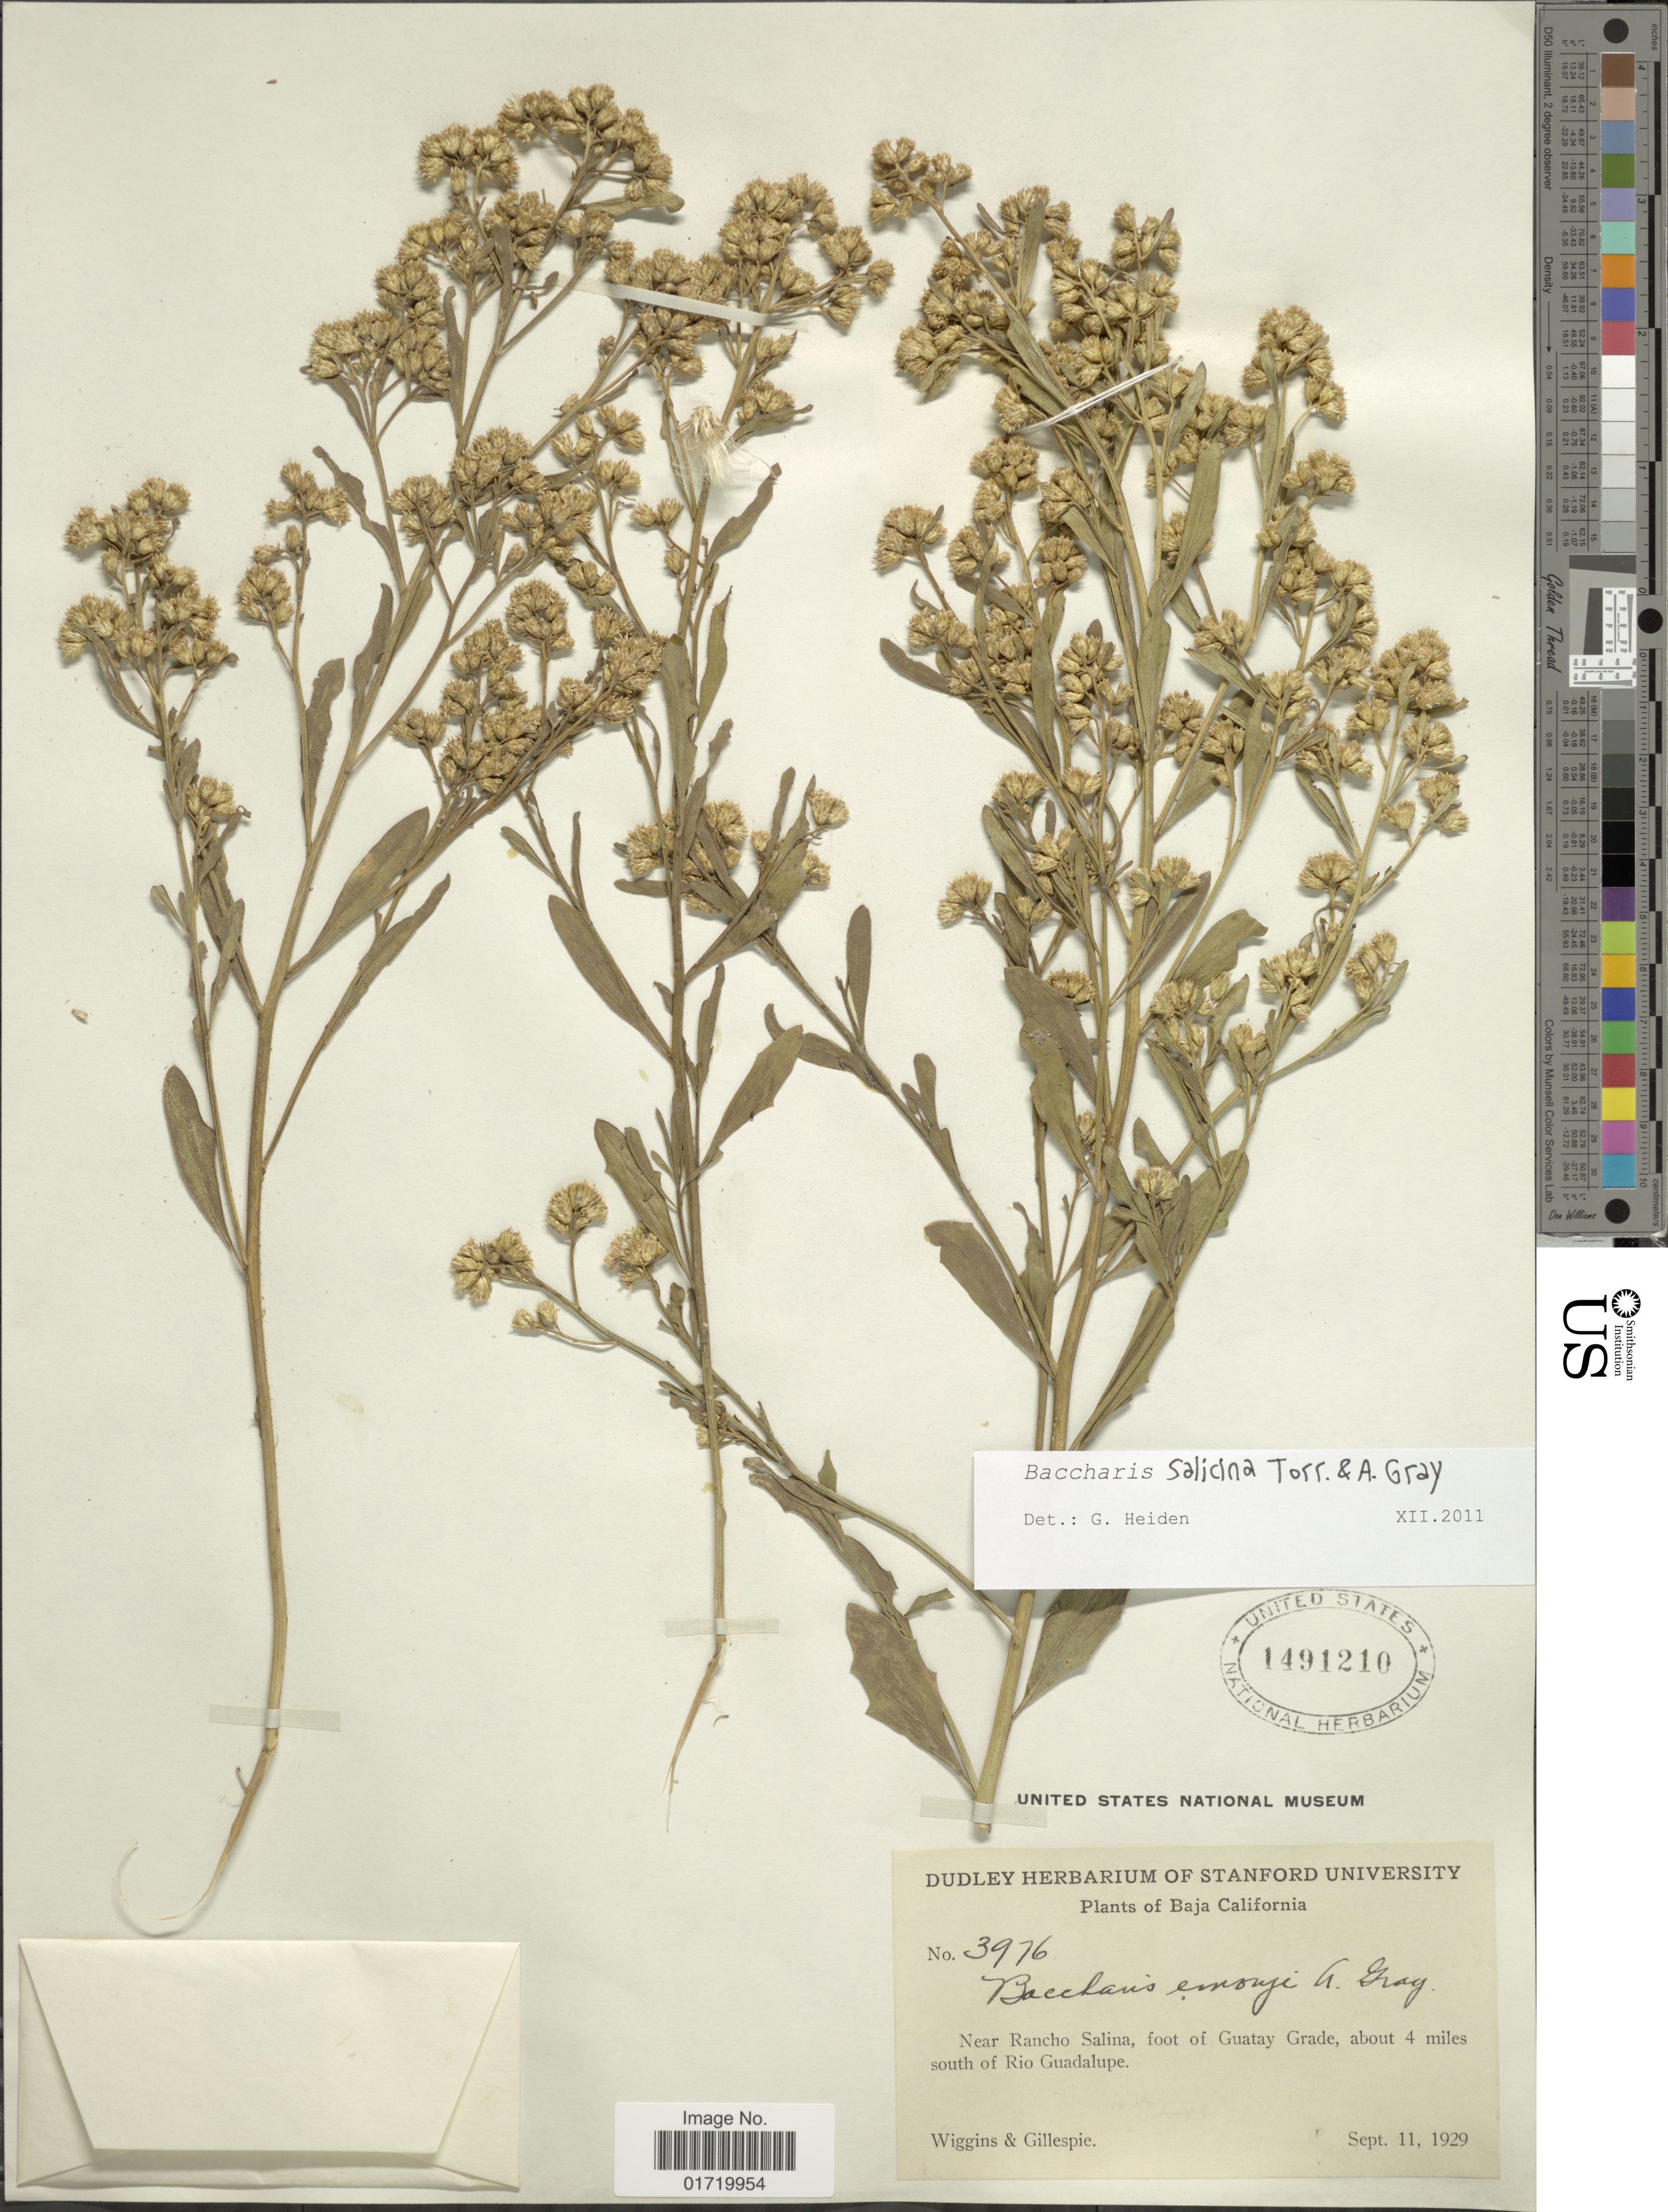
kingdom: Plantae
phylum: Tracheophyta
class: Magnoliopsida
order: Asterales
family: Asteraceae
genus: Baccharis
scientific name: Baccharis salicina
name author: Torr. & A. Gray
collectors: -- Wiggins & -- Gillespie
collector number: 3976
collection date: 1929-09-11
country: Mexico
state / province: Baja California Norte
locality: Near Rancho Salina, foot of Guatay Grade, about 4 miles south of Rio Guadalupe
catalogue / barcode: US 1491210